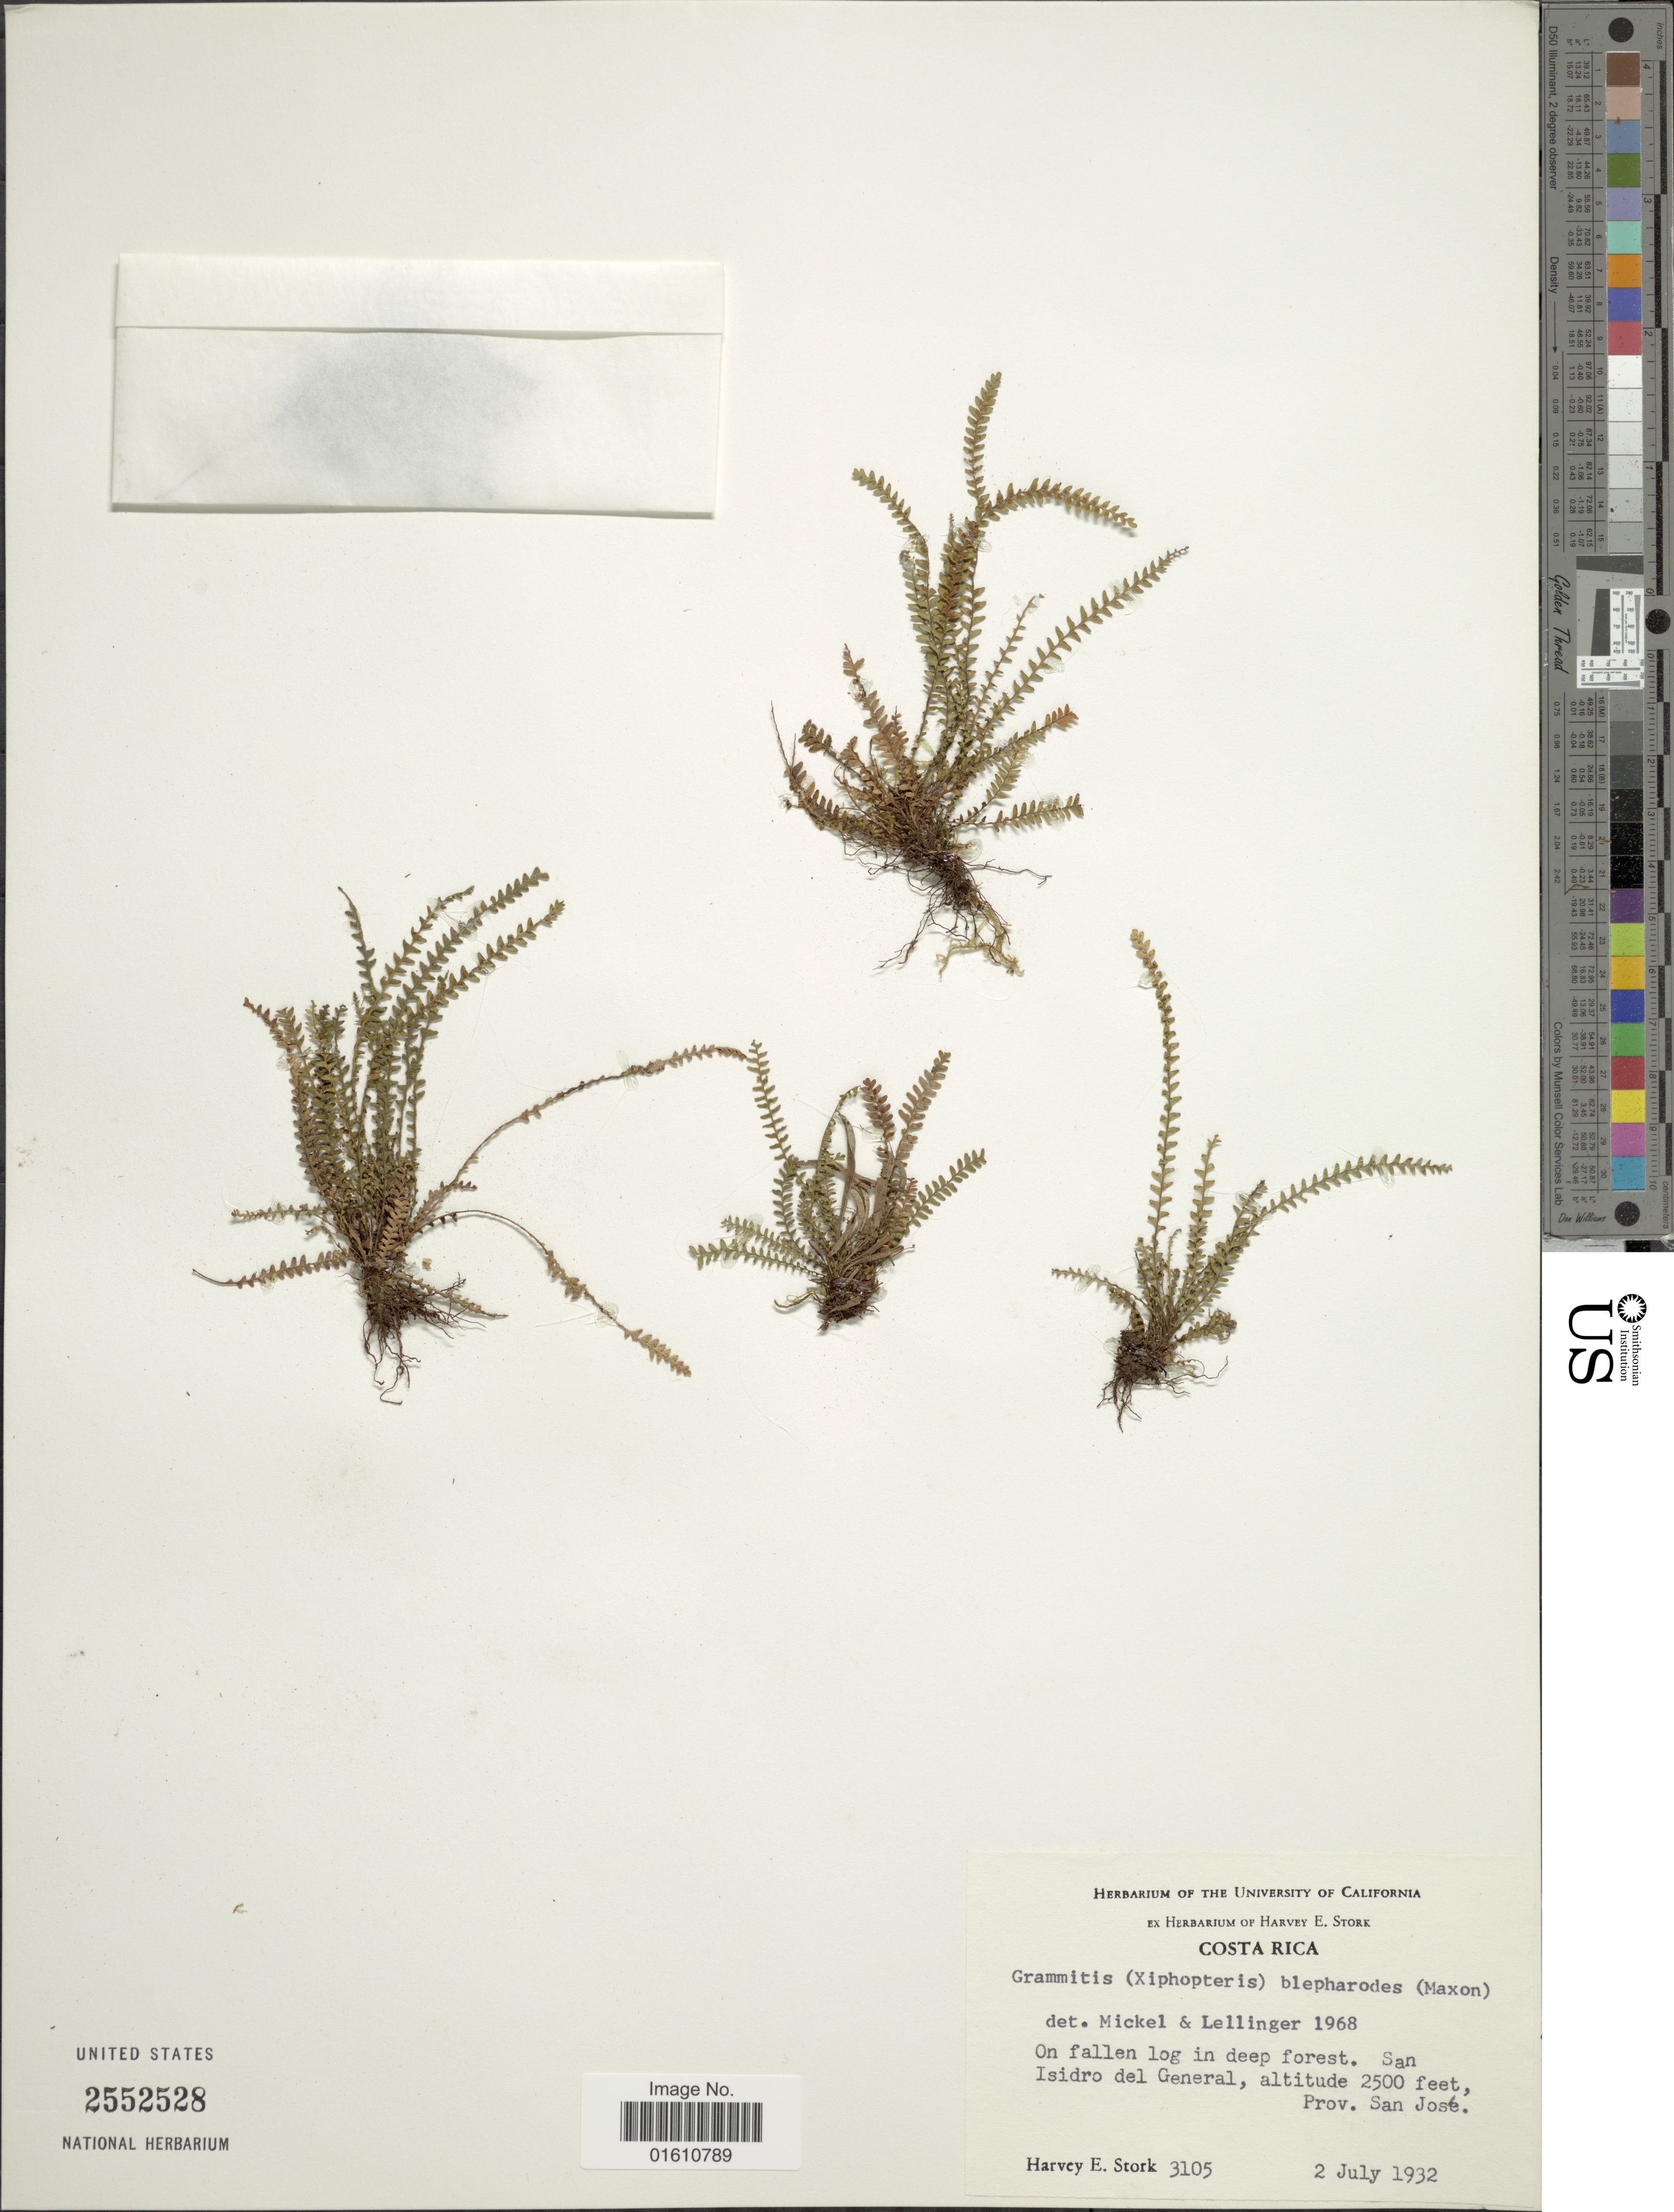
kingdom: Plantae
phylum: Tracheophyta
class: Polypodiopsida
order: Polypodiales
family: Polypodiaceae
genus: Moranopteris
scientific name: Moranopteris taenifolia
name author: (Jenman) R. Y. Hirai & J. Prado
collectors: H. E. Stork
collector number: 3105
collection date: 1932-07-02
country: Costa Rica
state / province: San José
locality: On fallen log in deep forest, San Isidoro del General, Prov. San Jose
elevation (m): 762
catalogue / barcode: US 2552528